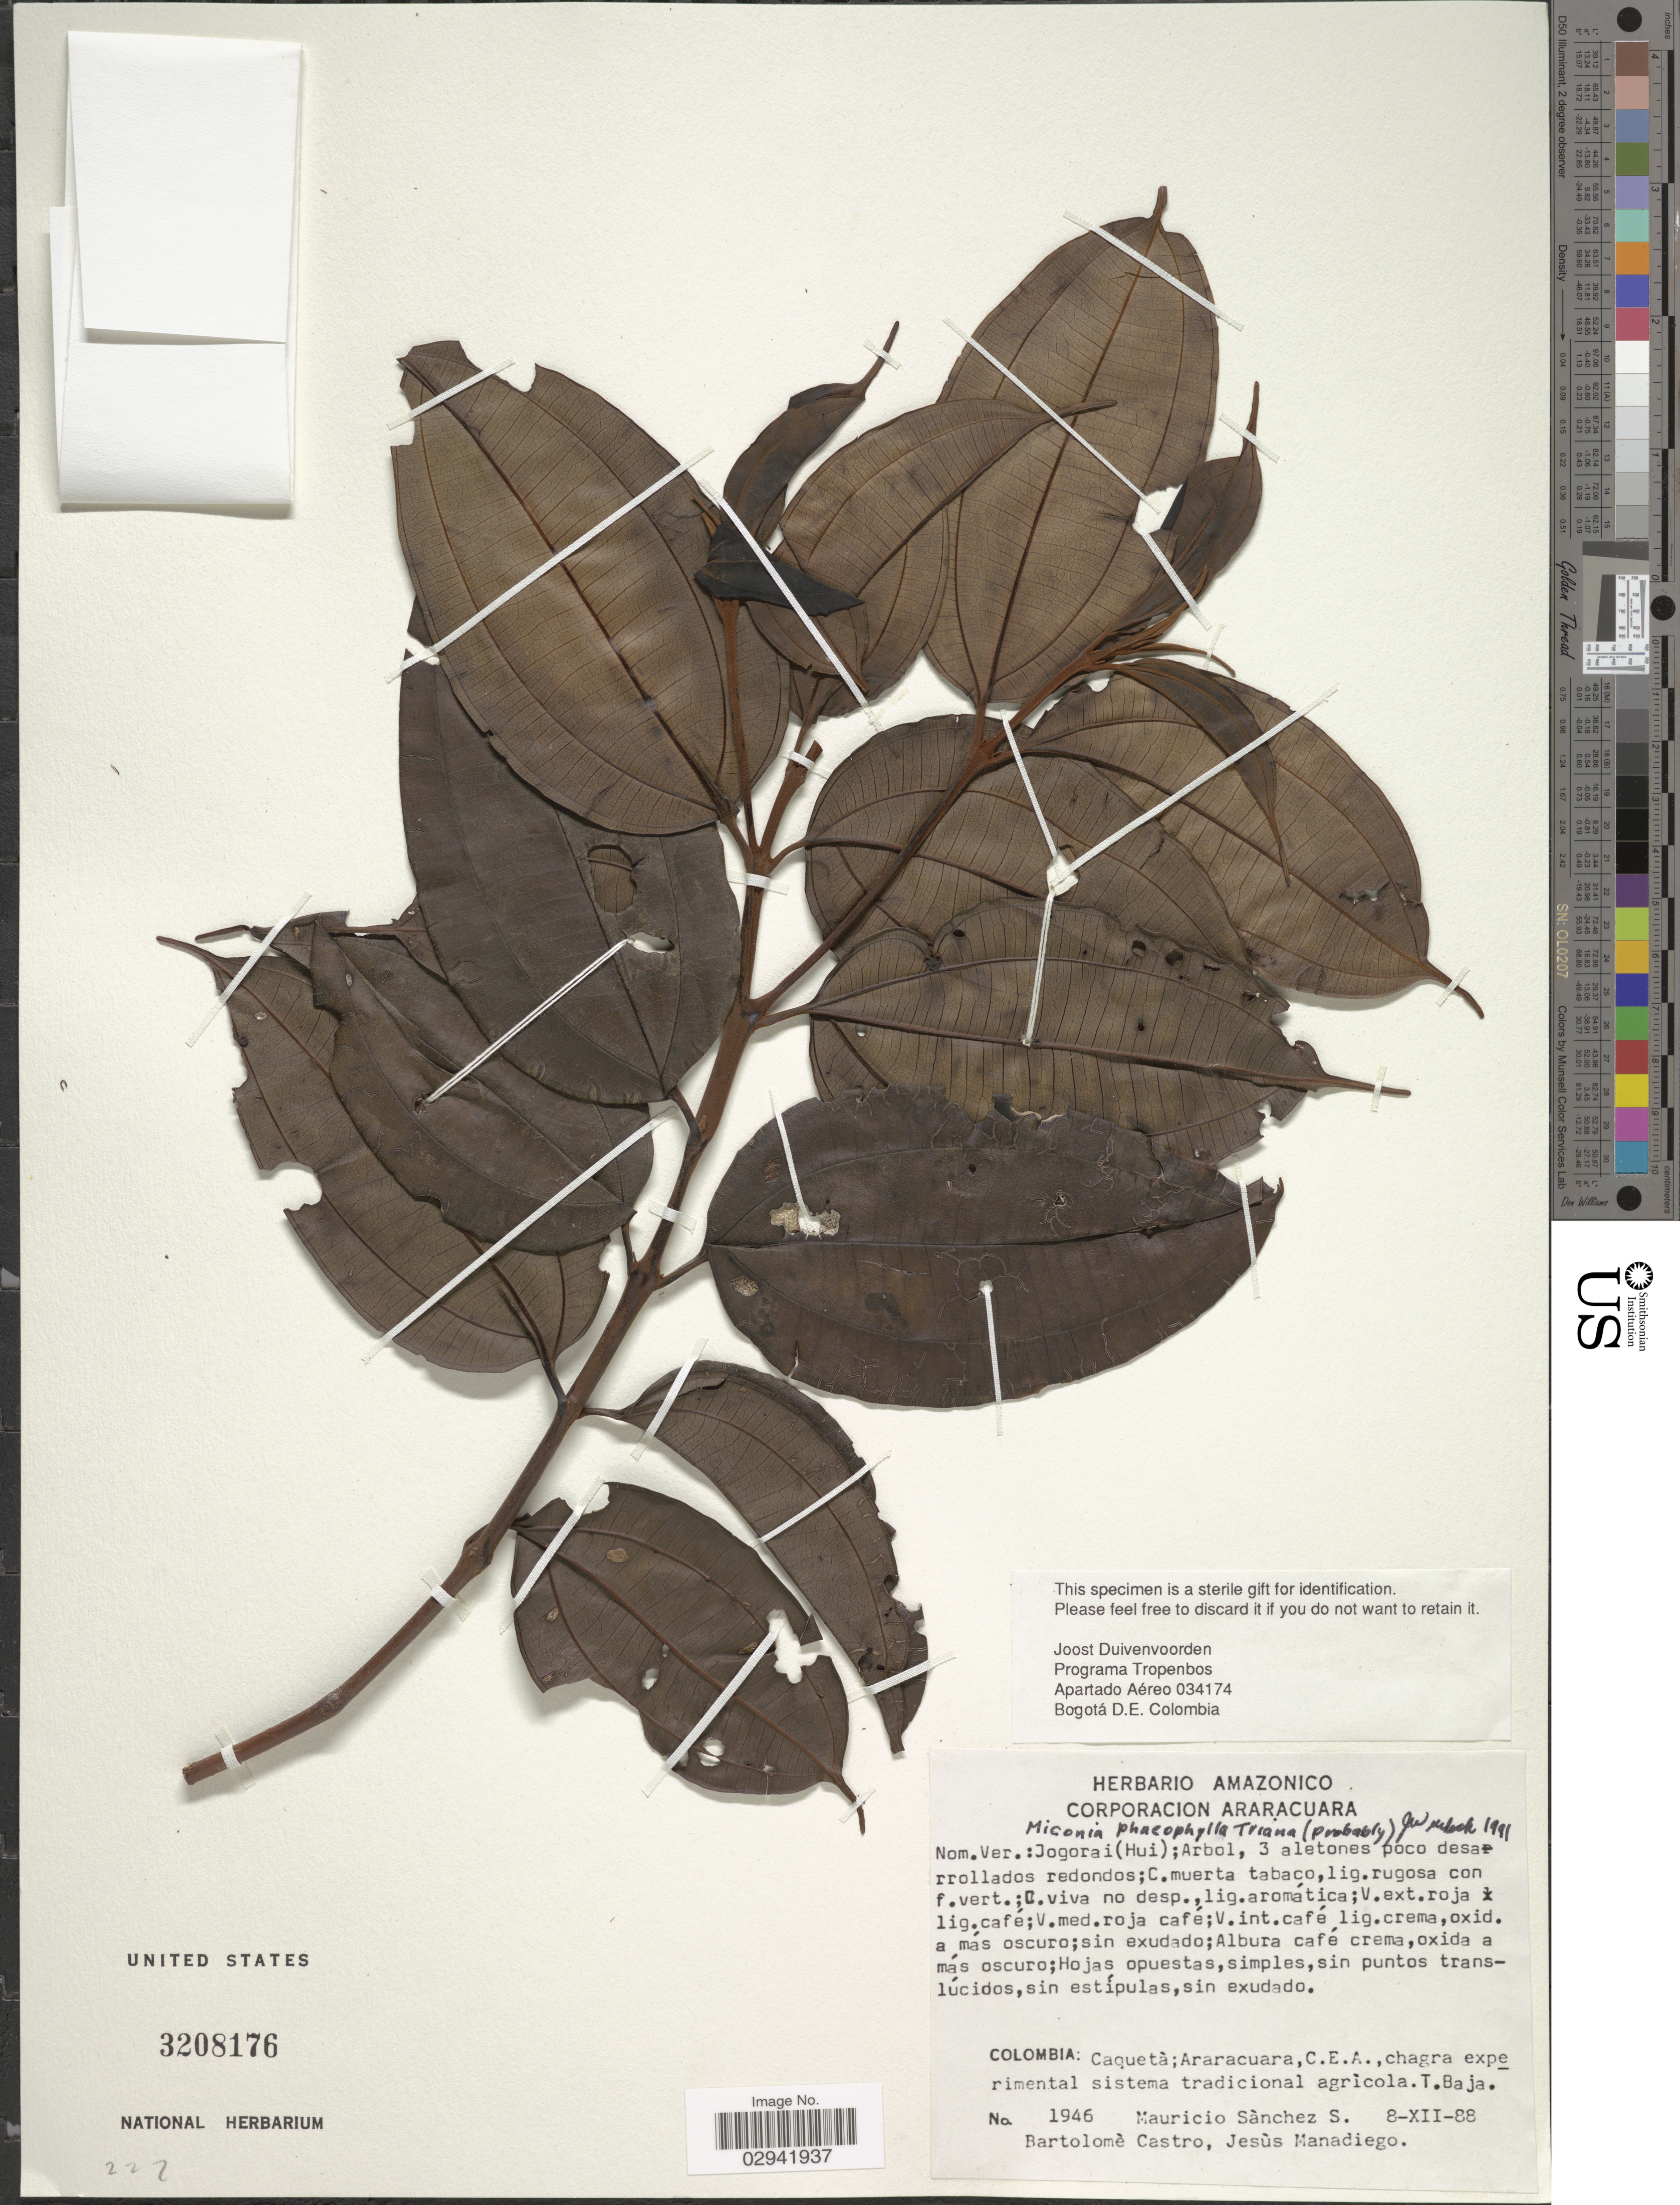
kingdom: Plantae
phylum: Tracheophyta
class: Magnoliopsida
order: Myrtales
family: Melastomataceae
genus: Miconia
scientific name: Miconia phaeophylla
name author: Triana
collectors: M. Sanchez S., B. Castro & J. Manadiego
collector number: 1946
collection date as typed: Transcribed d/m/y: 8/12/88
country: Colombia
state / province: Caquetá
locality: Araracuara, C.E.A.. T. Baja.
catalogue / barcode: US 3208176